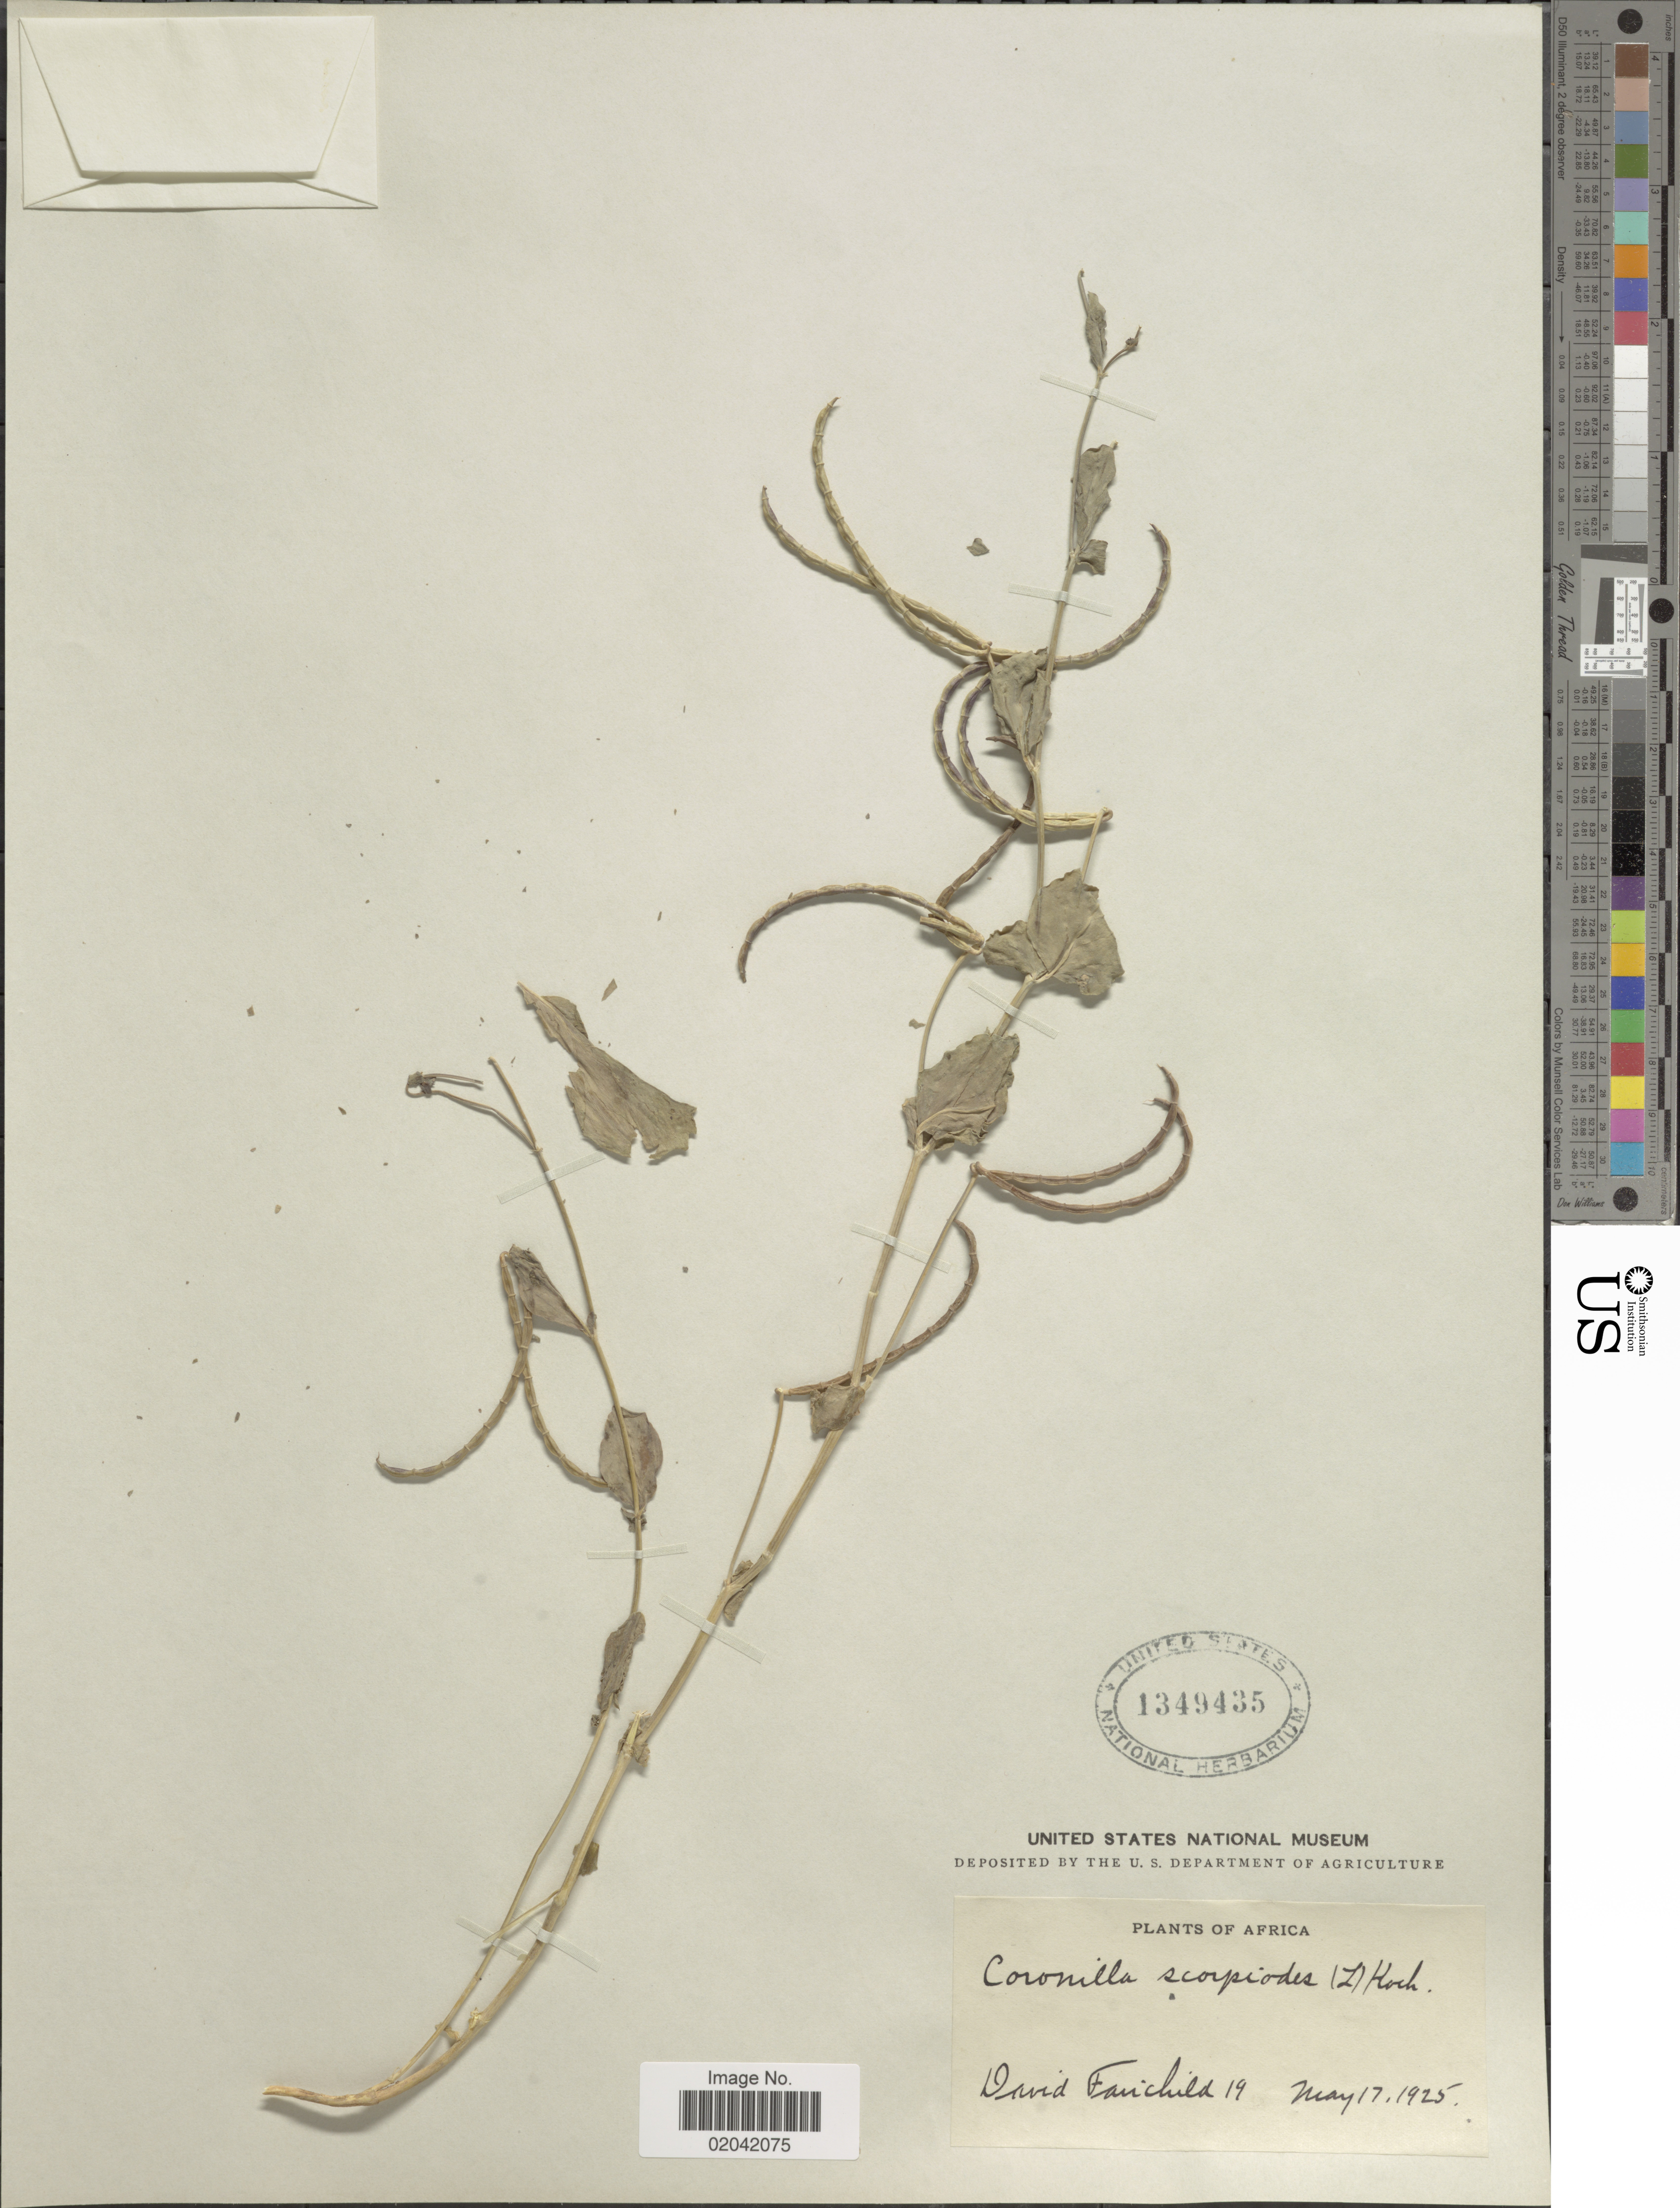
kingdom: Plantae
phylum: Tracheophyta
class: Magnoliopsida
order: Fabales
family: Fabaceae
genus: Coronilla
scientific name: Coronilla scorpioides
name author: K. Koch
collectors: D. Fairchild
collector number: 19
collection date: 1925-05-17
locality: Africa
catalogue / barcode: US 1349435